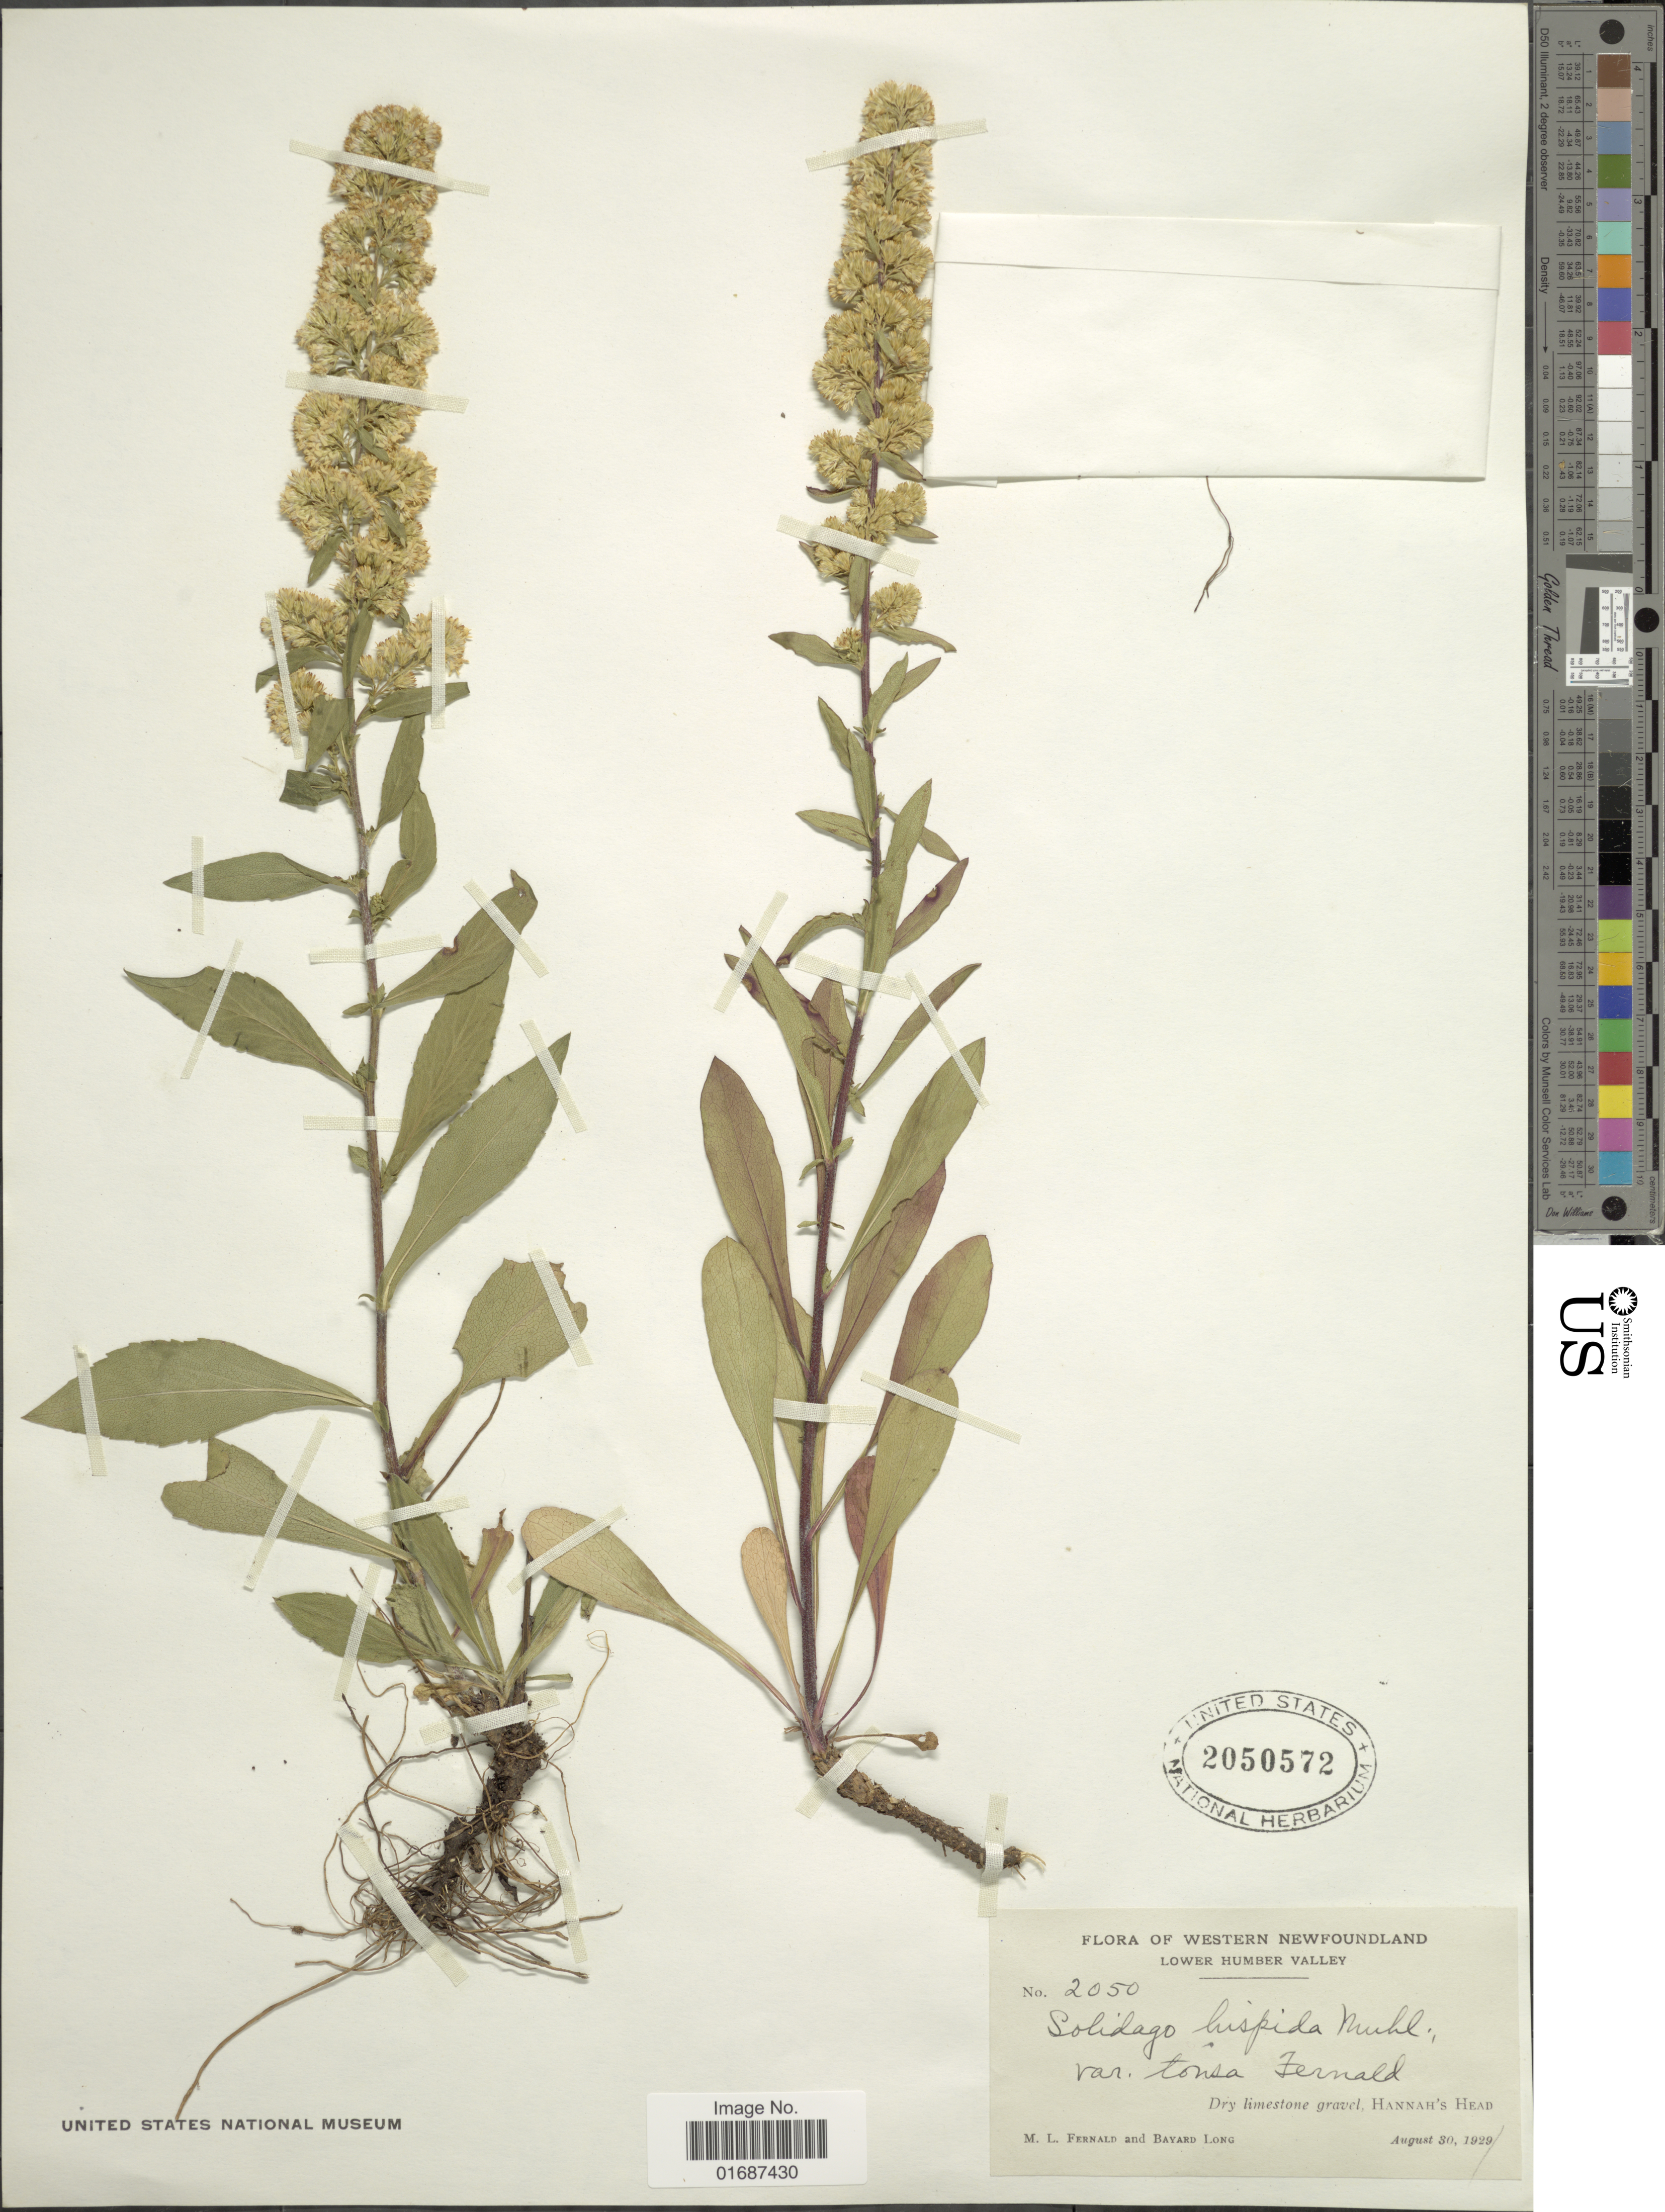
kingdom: Plantae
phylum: Tracheophyta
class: Magnoliopsida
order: Asterales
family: Asteraceae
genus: Solidago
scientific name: Solidago hispida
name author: Muhl. ex Willd.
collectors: M. L. Fernald & B. Long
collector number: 2050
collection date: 1929-08-30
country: Canada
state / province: Newfoundland and Labrador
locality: Western Newfoundland, Lower Humber Valley, Hanna's Head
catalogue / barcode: US 2050572